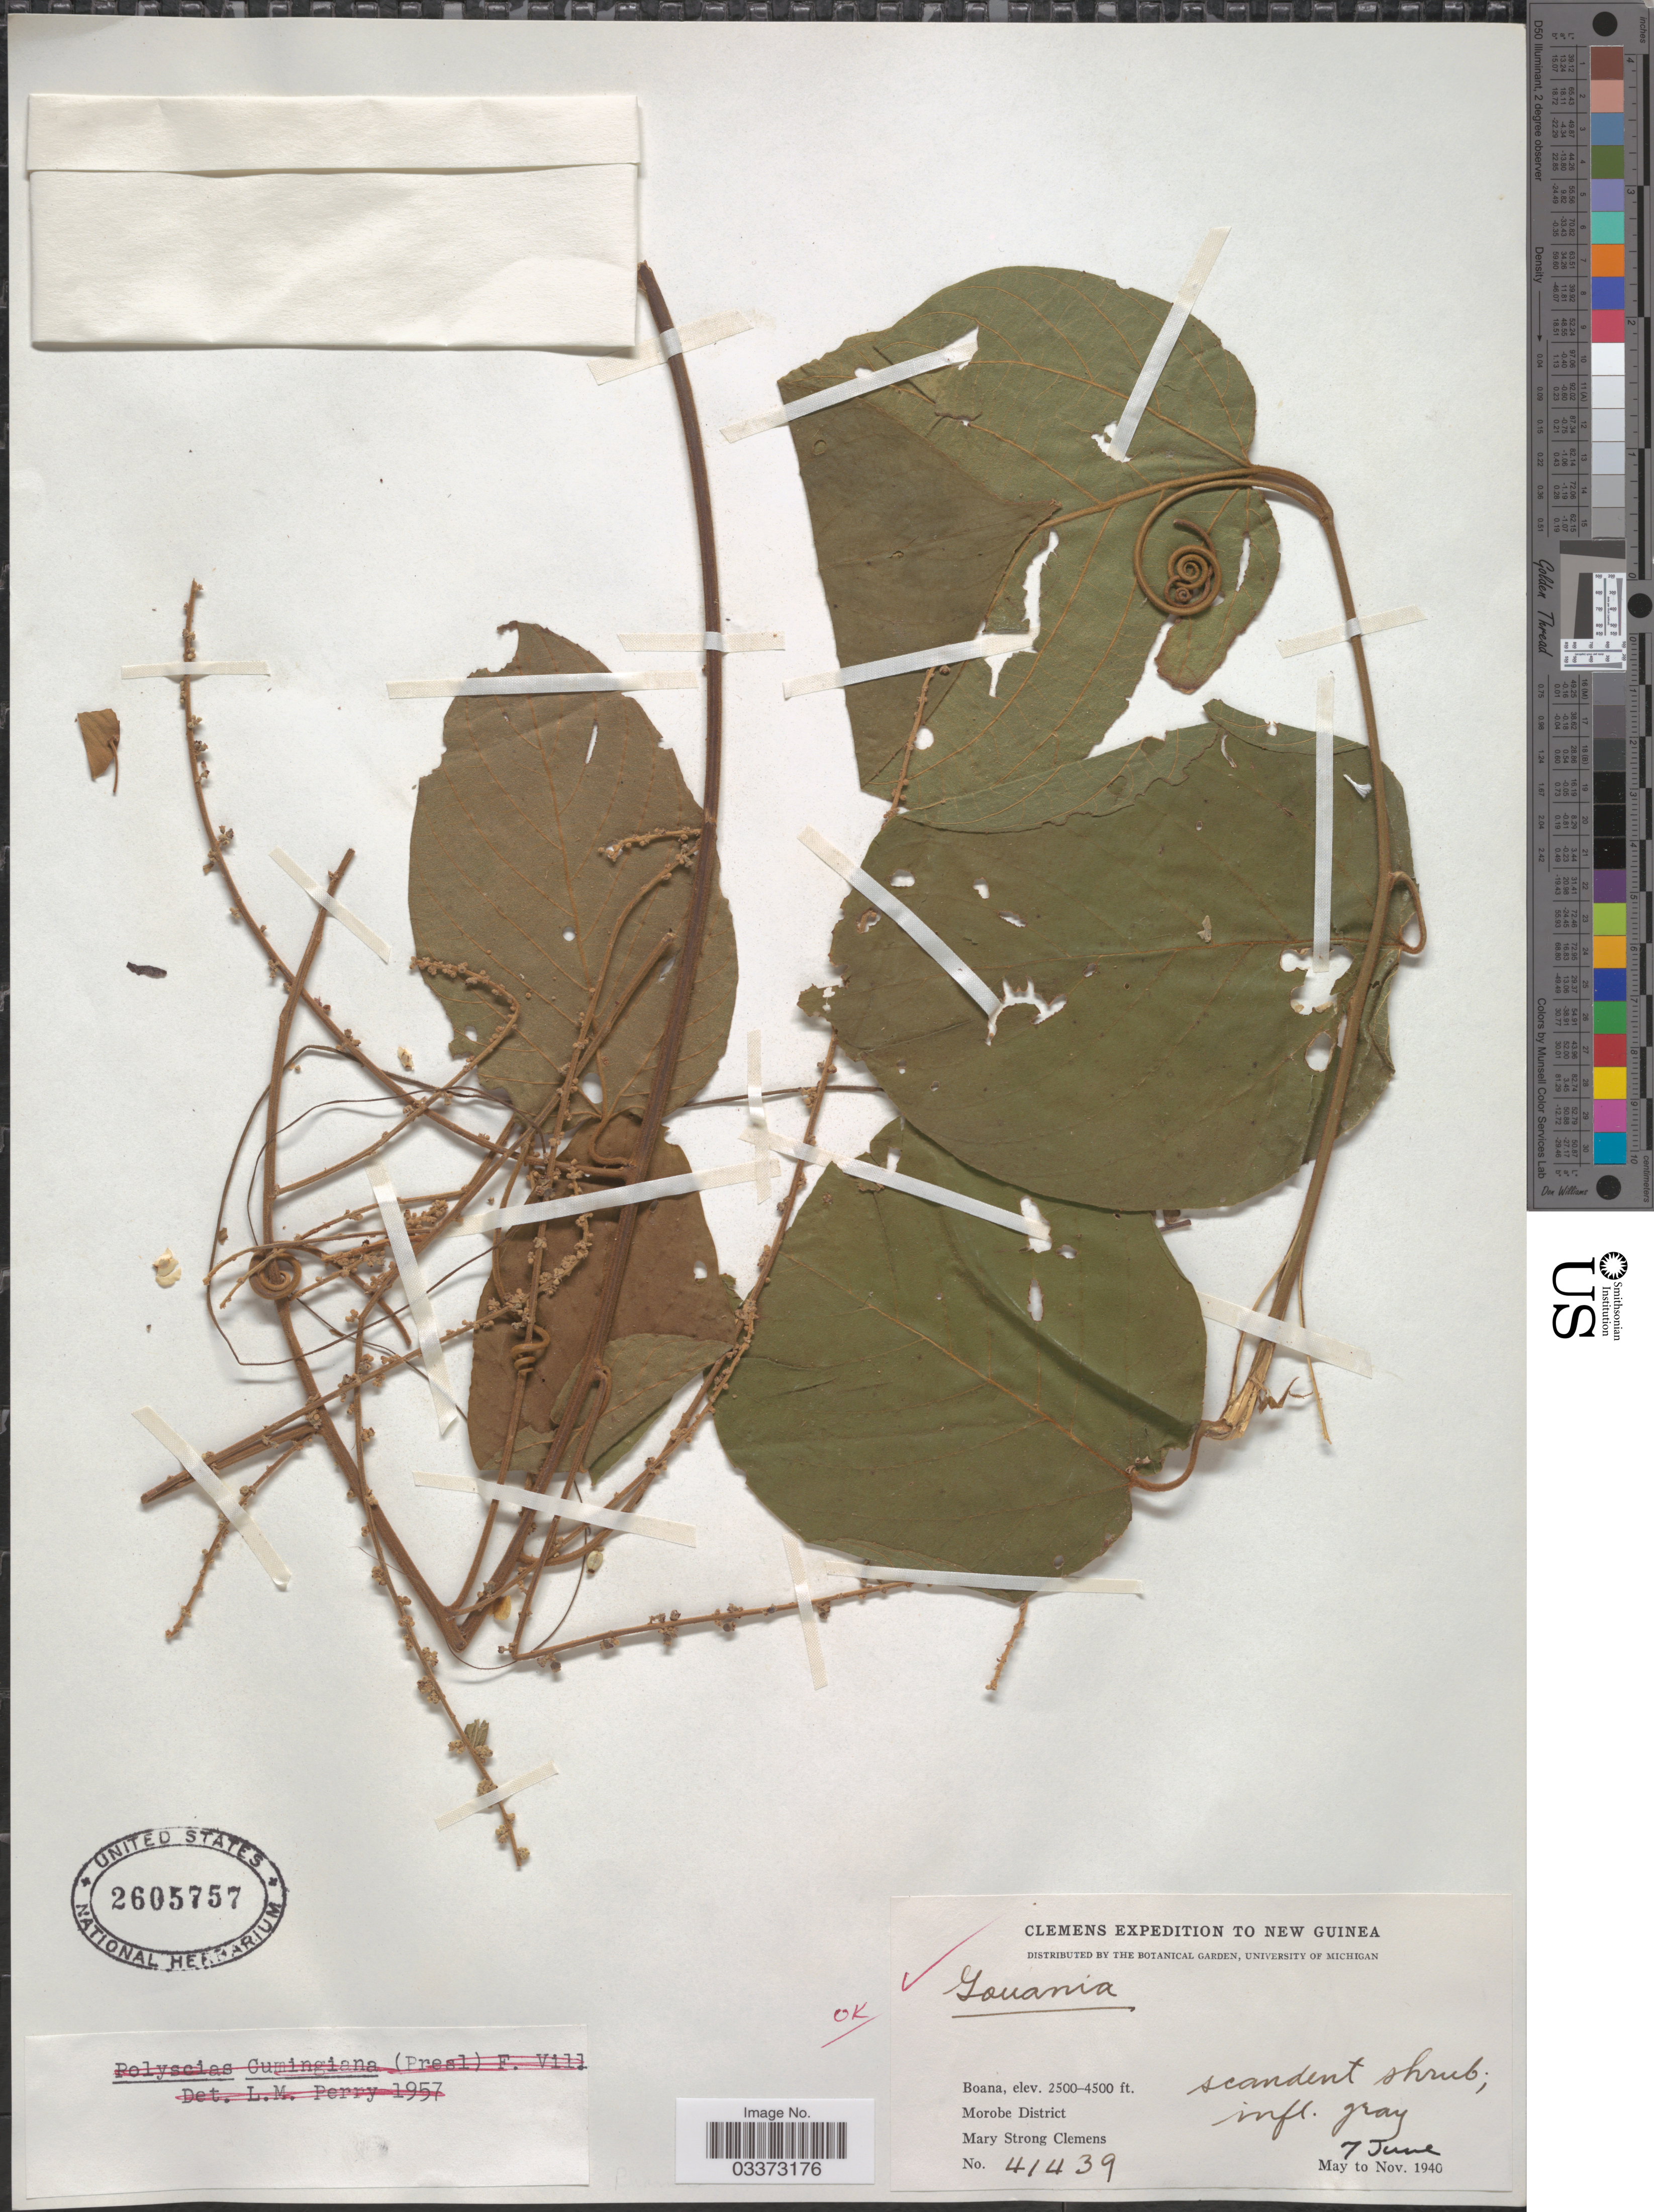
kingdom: Plantae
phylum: Tracheophyta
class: Magnoliopsida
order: Rosales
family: Rhamnaceae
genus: Gouania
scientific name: Gouania sp.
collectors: M. S. Clemens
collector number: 41439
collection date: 1940-06-07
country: Papua New Guinea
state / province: Morobe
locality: New Guinea. Boana. Morobe District.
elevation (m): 762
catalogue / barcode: US 2605757